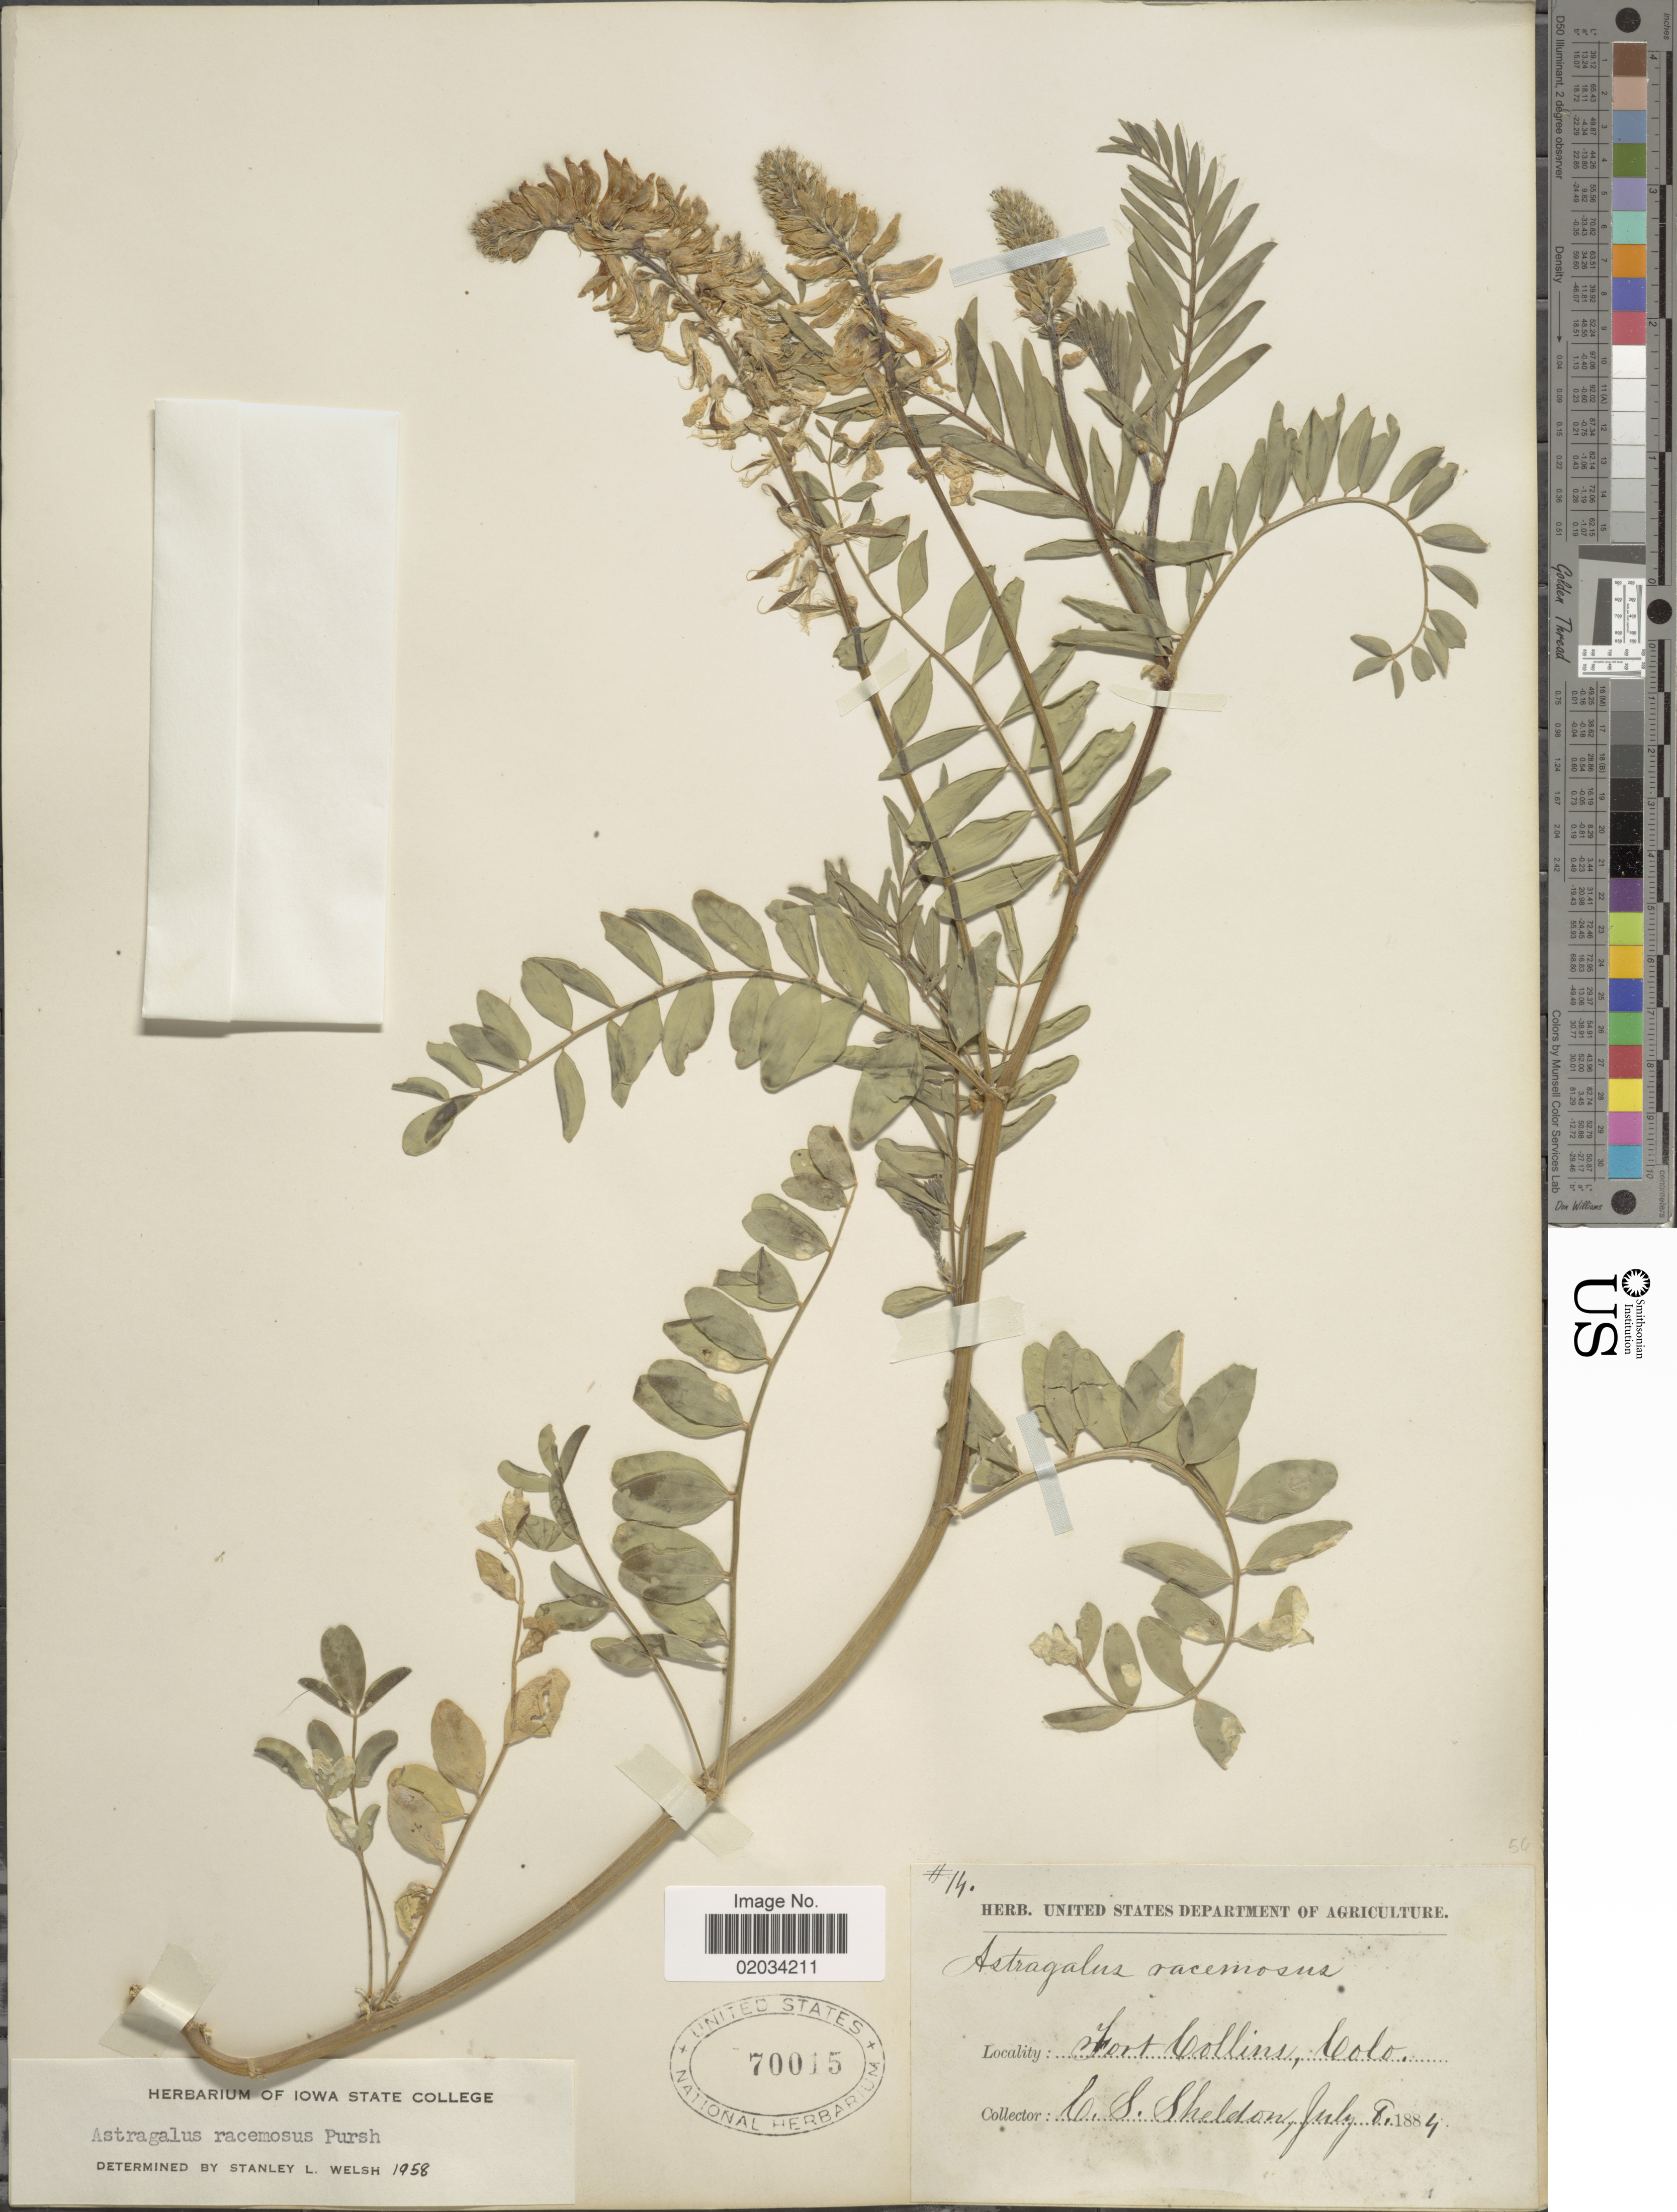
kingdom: Plantae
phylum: Tracheophyta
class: Magnoliopsida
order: Fabales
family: Fabaceae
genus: Astragalus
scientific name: Astragalus racemosus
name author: Pursh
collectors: C. S. Sheldon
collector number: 14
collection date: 1884-07-08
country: United States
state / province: Colorado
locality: Fort Collins, Colo.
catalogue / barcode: US 370015